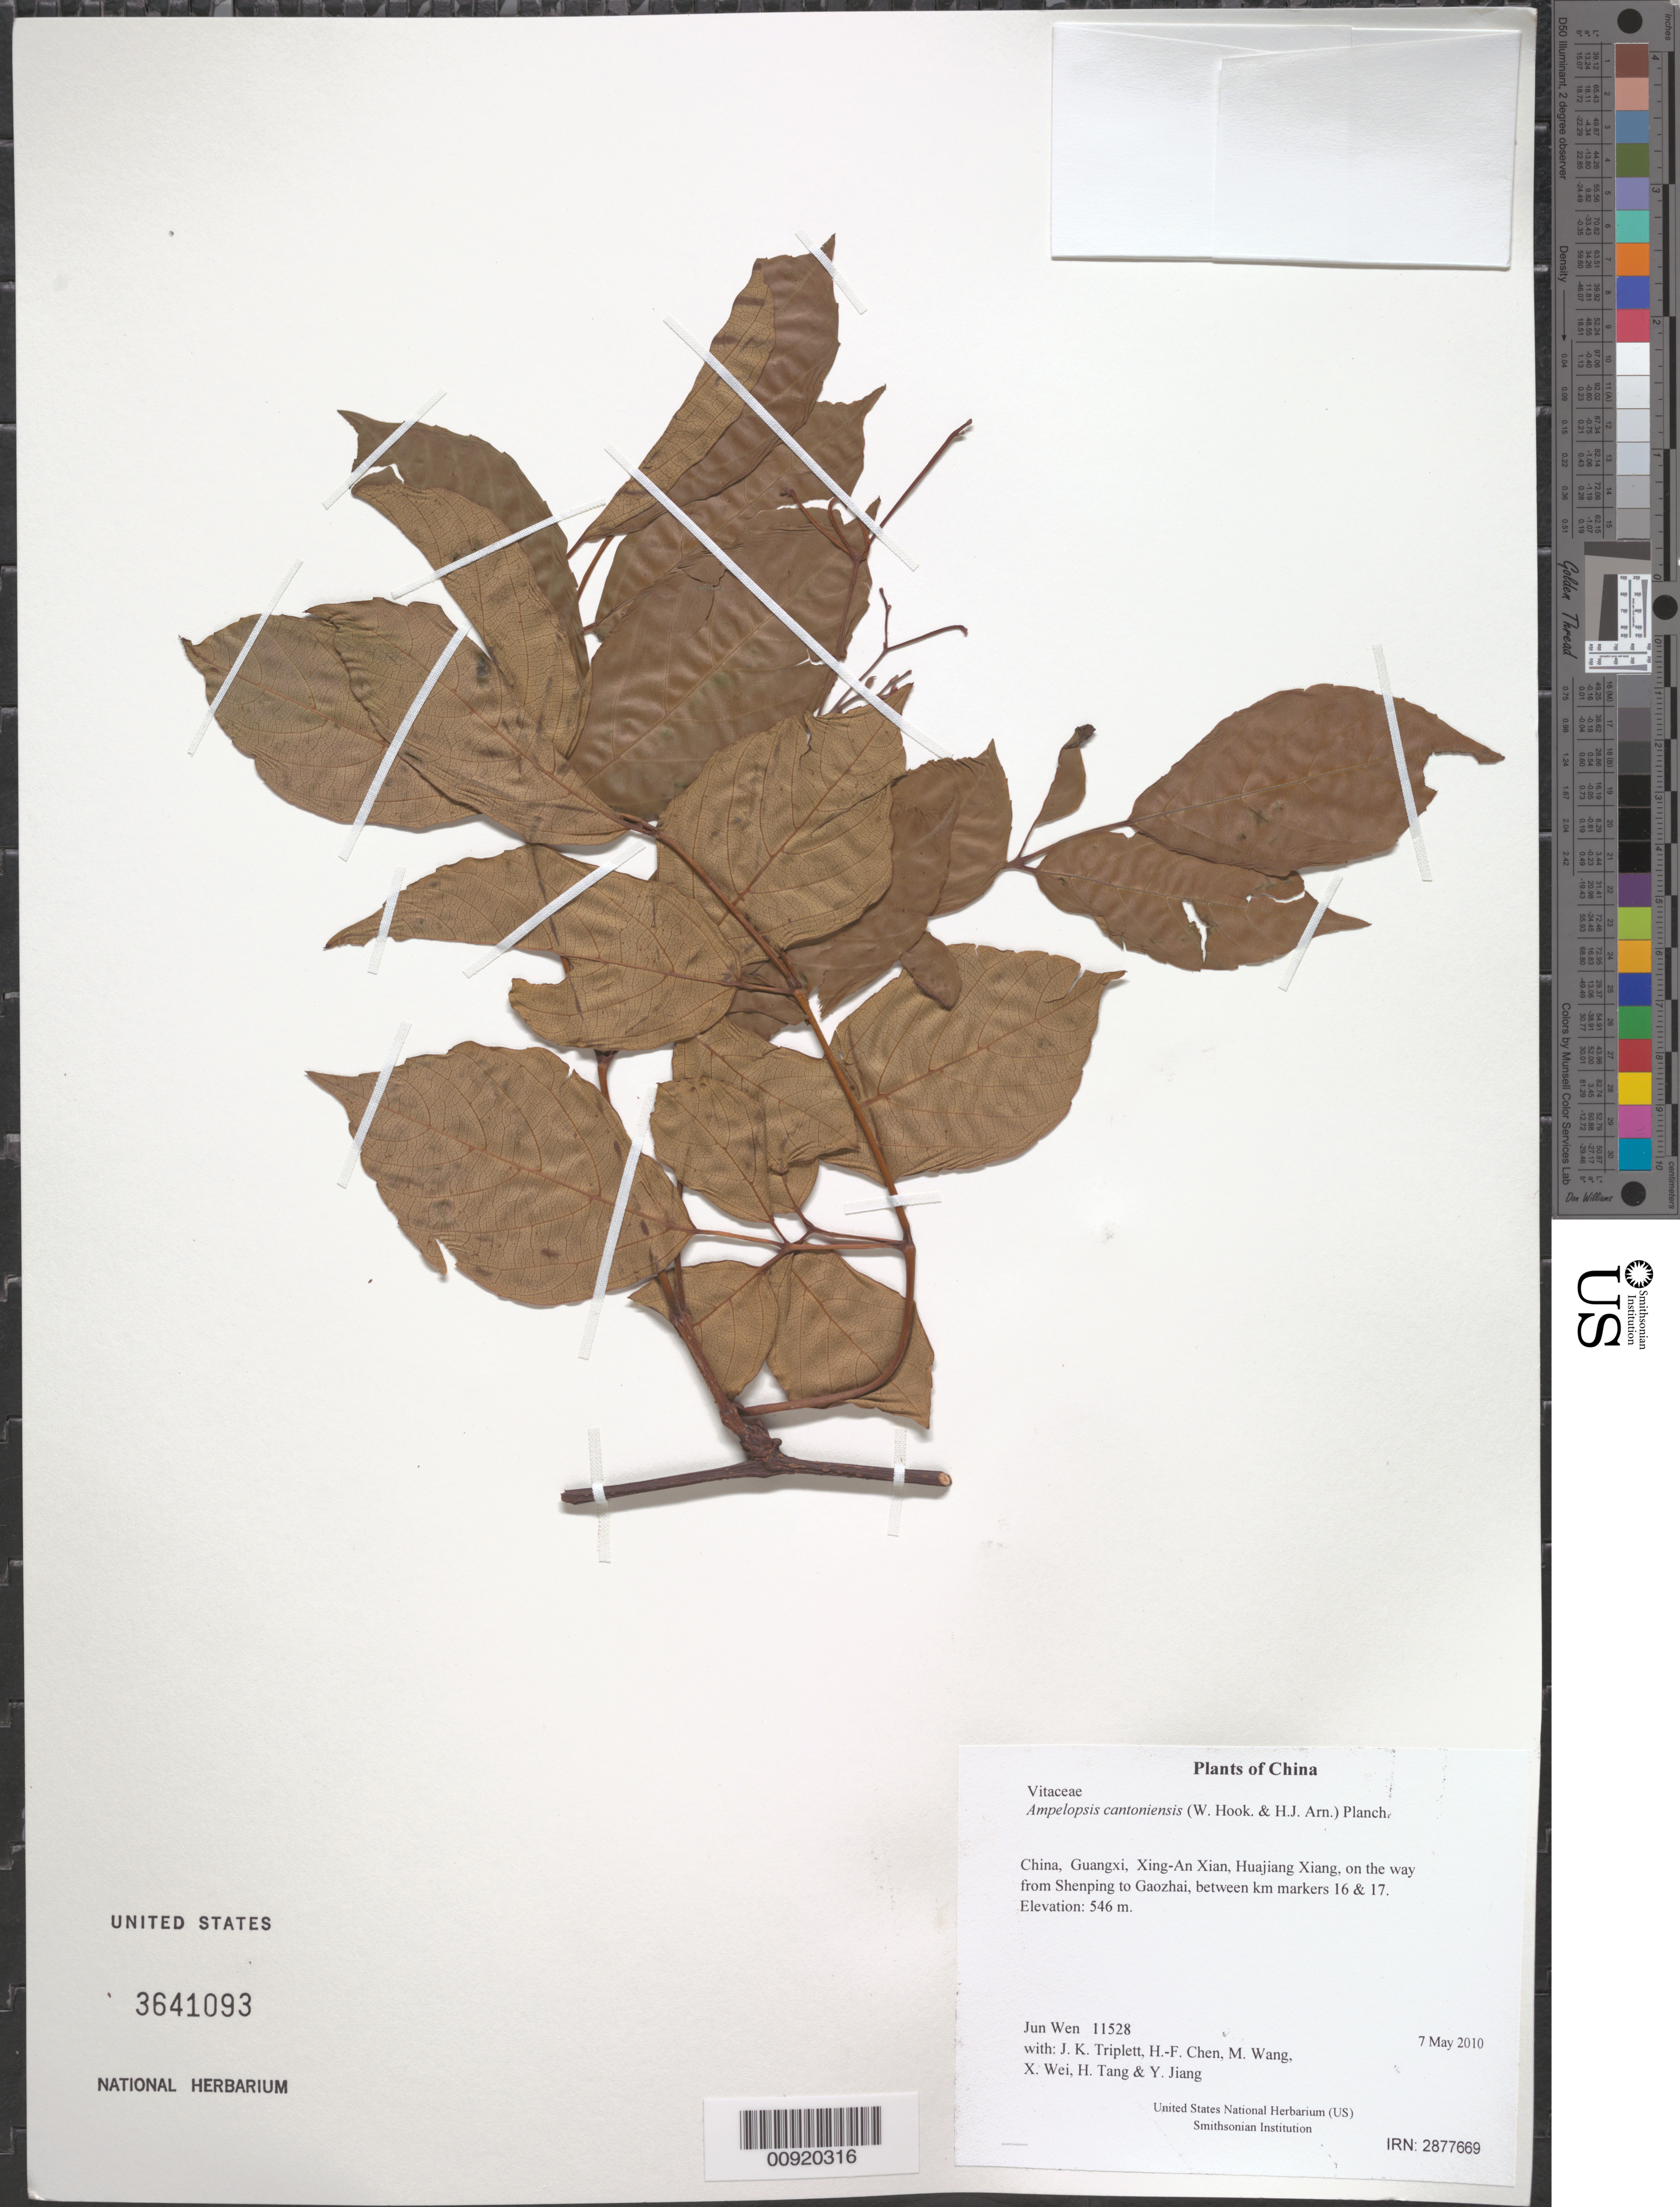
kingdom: Plantae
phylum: Tracheophyta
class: Magnoliopsida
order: Vitales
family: Vitaceae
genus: Ampelopsis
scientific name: Ampelopsis cantoniensis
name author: (W. Hook. & H.J. Arn.) Planch.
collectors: J. Wen, J. K. Triplett, H.-F. Chen, M. Wang, X. Wei, H. Tang & Y. Jiang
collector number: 11528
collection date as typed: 7 May 2010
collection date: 2010-05-07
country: China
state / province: Guangxi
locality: Xing-An Xian, Huajiang Xiang, on the way from Shenping to Gaozhai, between km markers 16 & 17.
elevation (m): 546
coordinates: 25 49.932 N, 110 27.675 E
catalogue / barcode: US 3641093